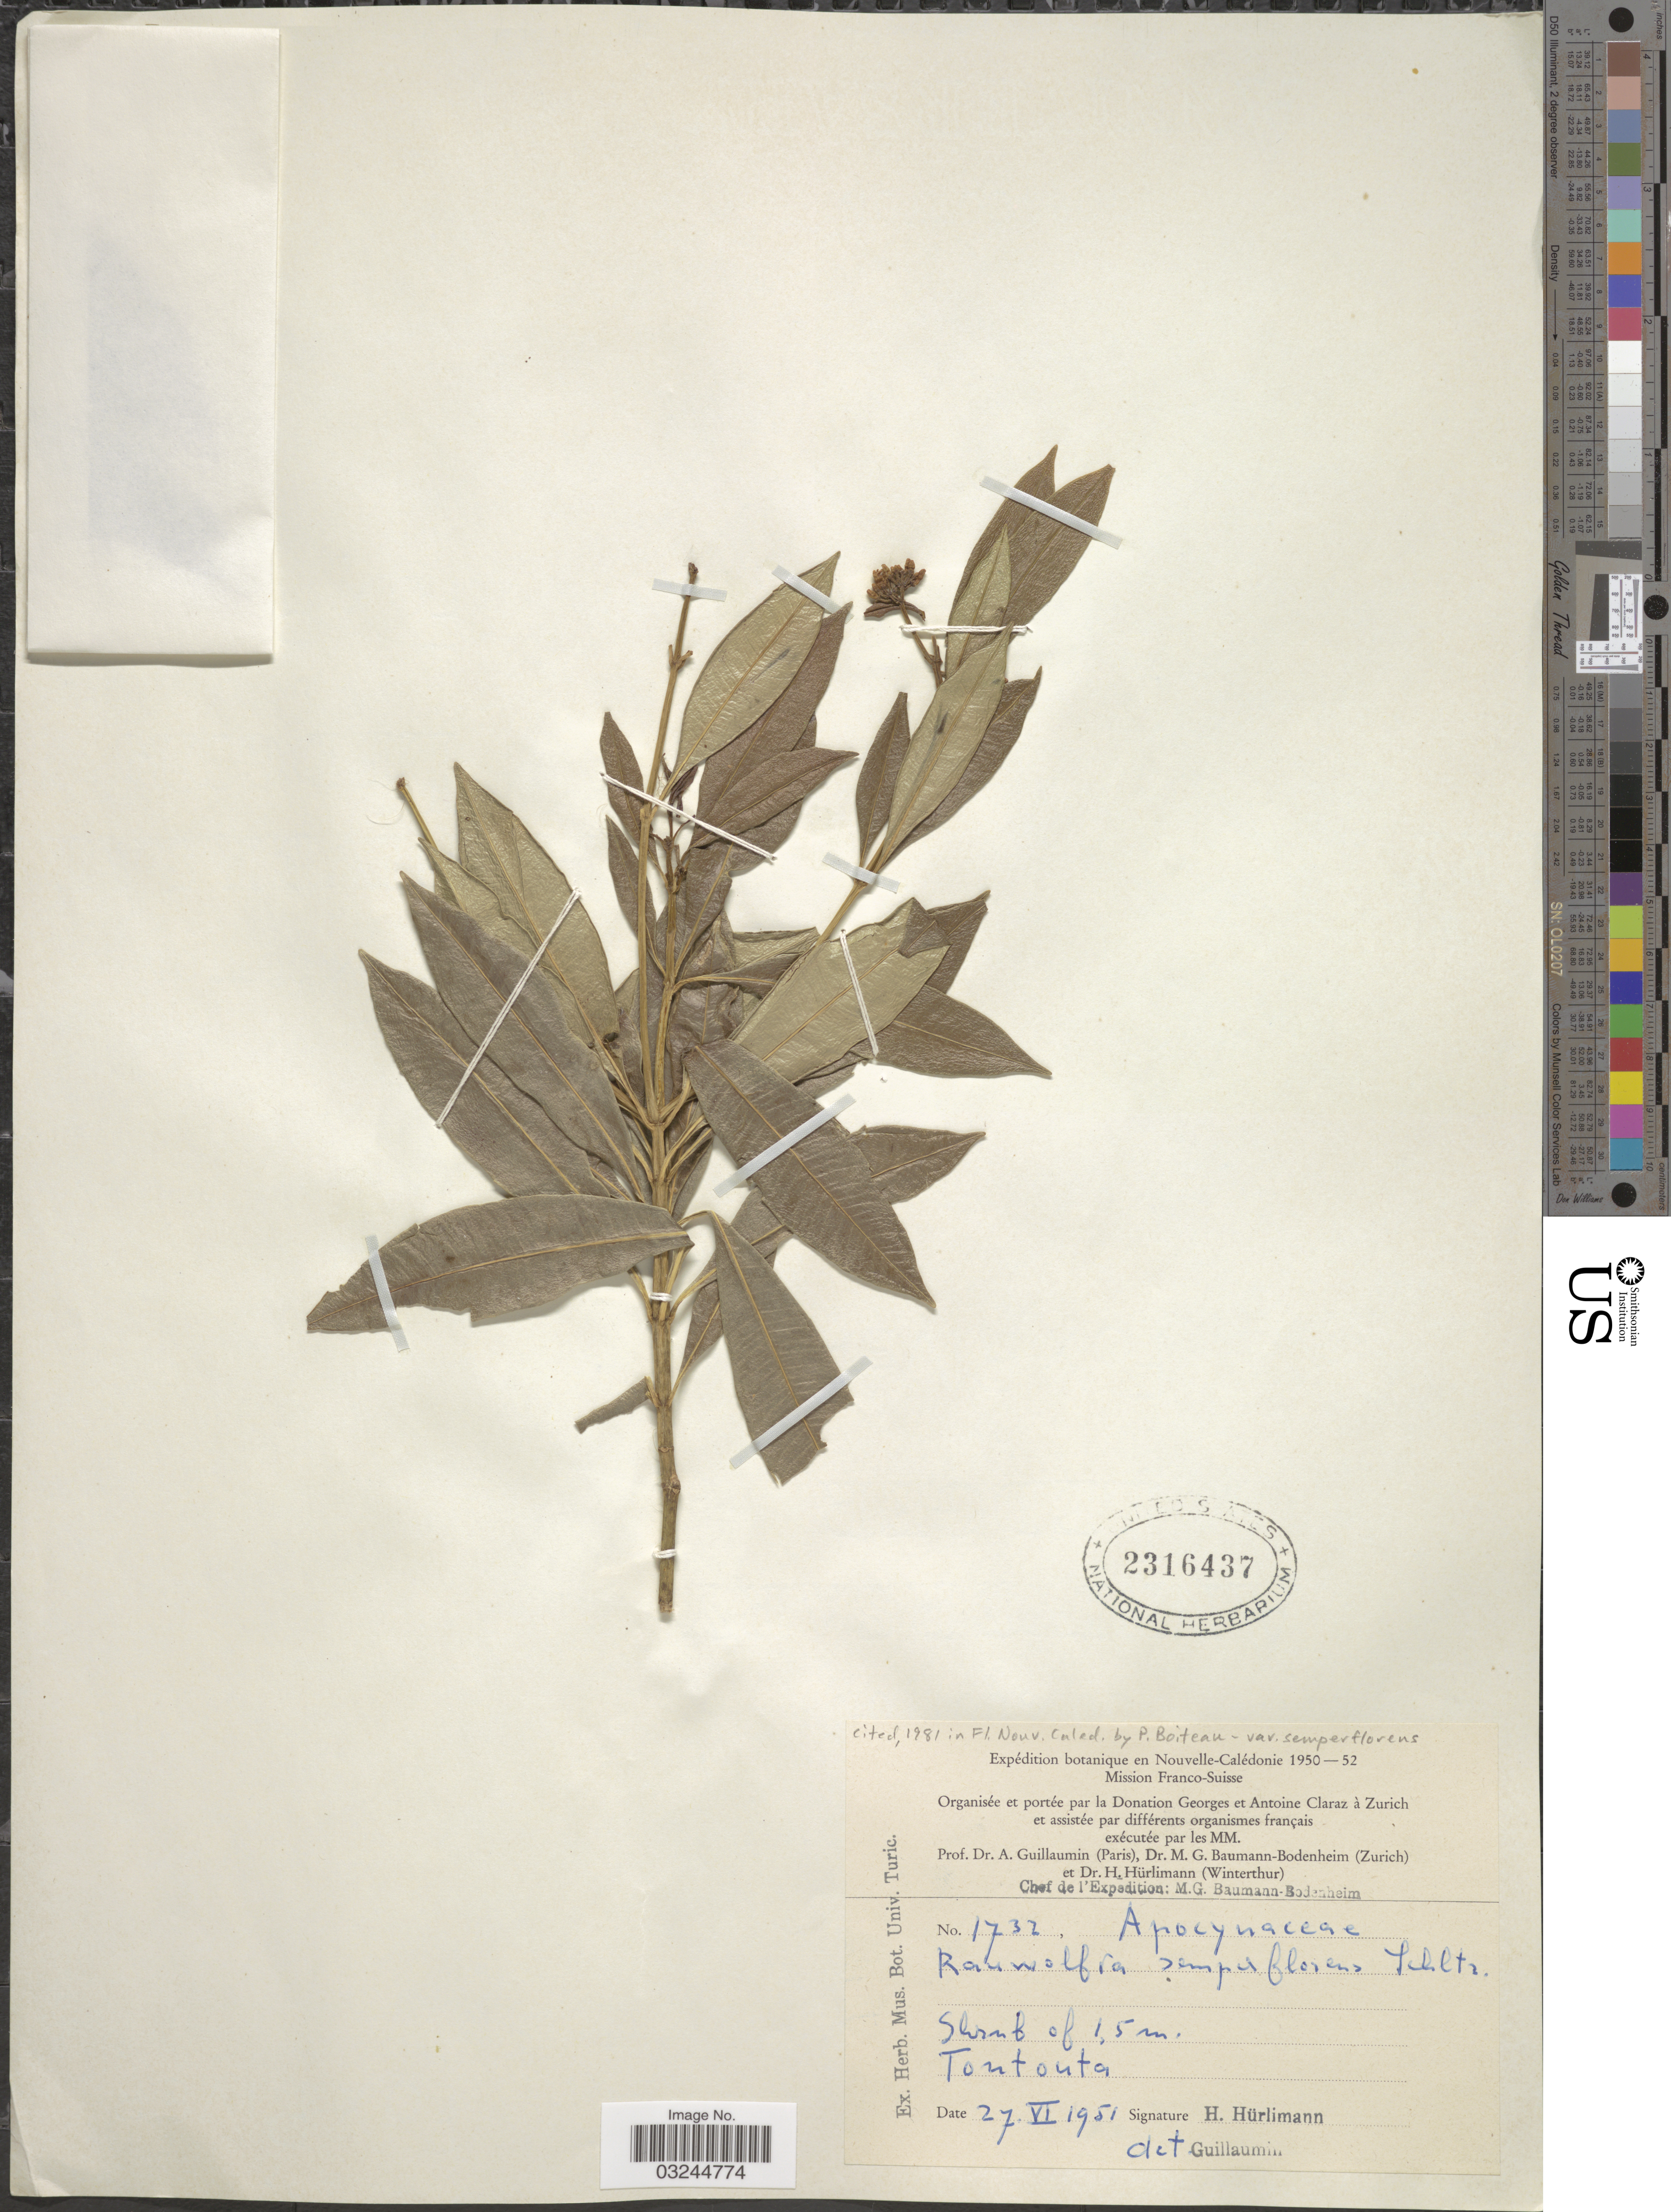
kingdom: Plantae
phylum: Tracheophyta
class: Magnoliopsida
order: Gentianales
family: Apocynaceae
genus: Rauvolfia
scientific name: Rauvolfia semperflorens var. semperflorens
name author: (Müll. Arg.) Schltr.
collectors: H. Hürlimann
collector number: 1732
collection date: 1951-06-27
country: New Caledonia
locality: Nouvelle-Calédonie. Tontouta.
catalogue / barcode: US 2316437